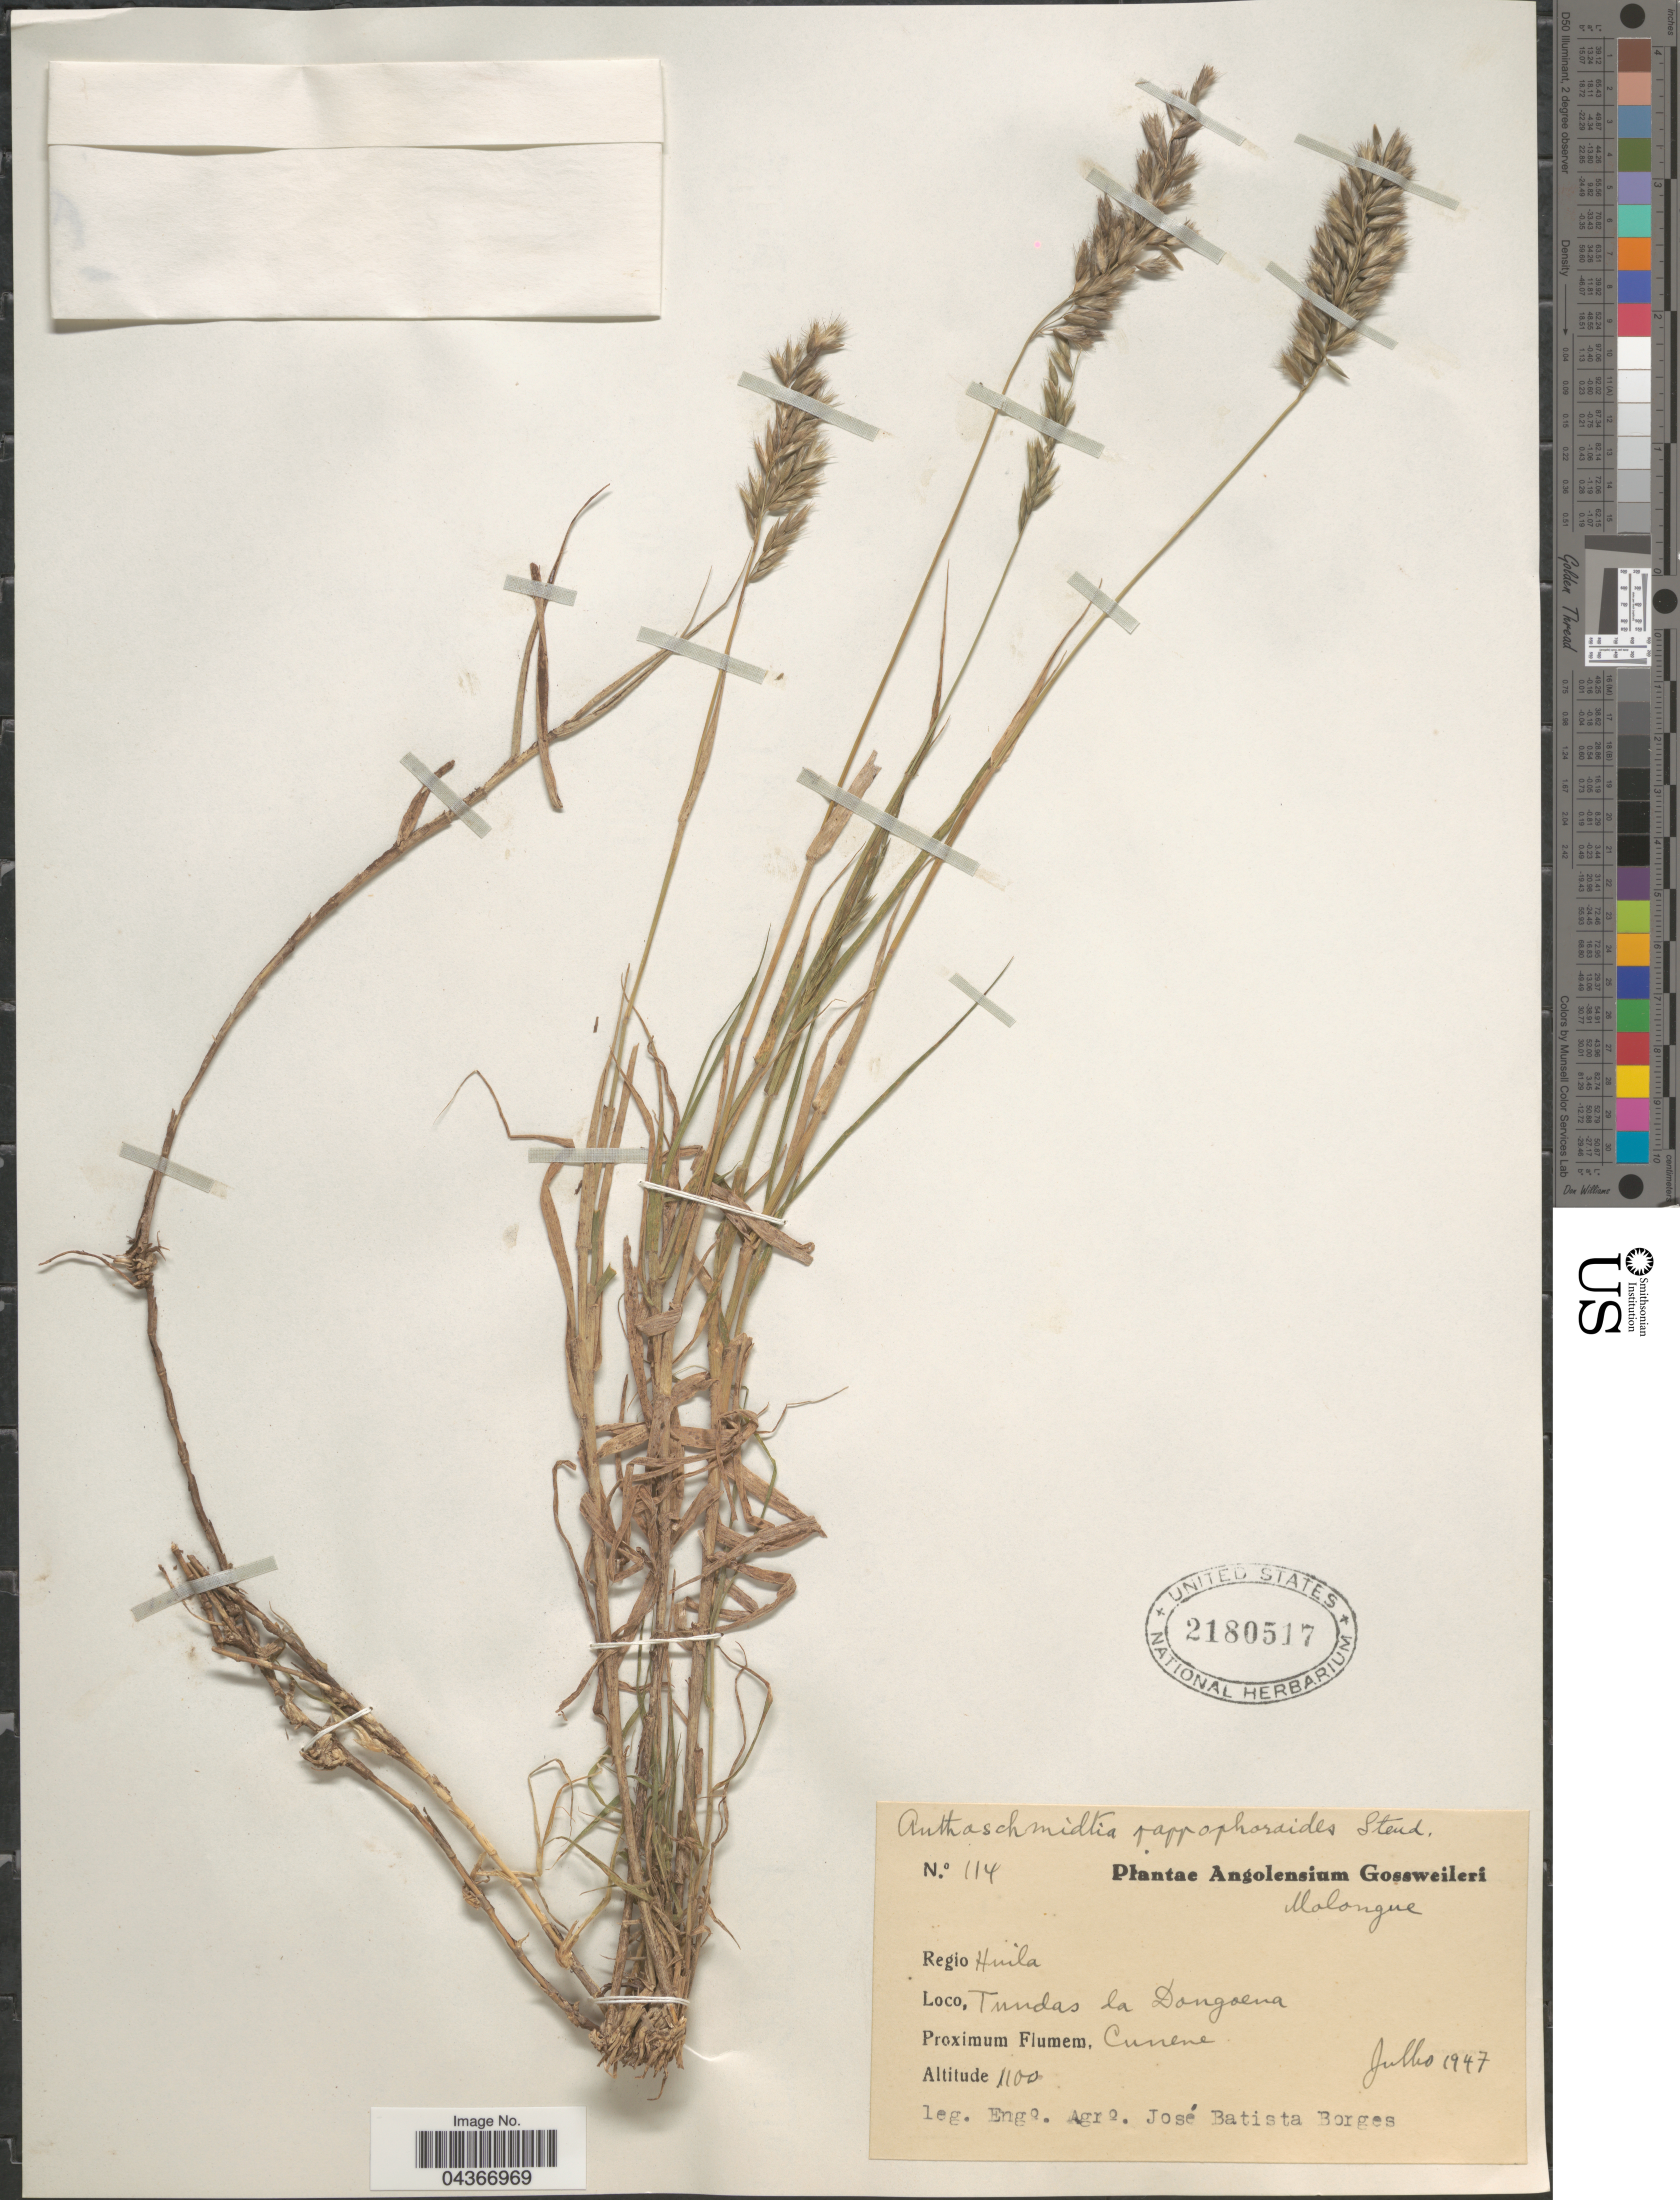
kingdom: Plantae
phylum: Tracheophyta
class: Liliopsida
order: Poales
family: Poaceae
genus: Schmidtia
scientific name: Schmidtia pappophoroides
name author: Steud. ex J.A. Schmidt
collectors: J. Batista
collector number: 114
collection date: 1947-07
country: Angola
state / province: Huila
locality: Molongue [unsure placement] Regio Huila. Tundas la Dongoena. Proximum Flumem, Cunene.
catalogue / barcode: US 2180517